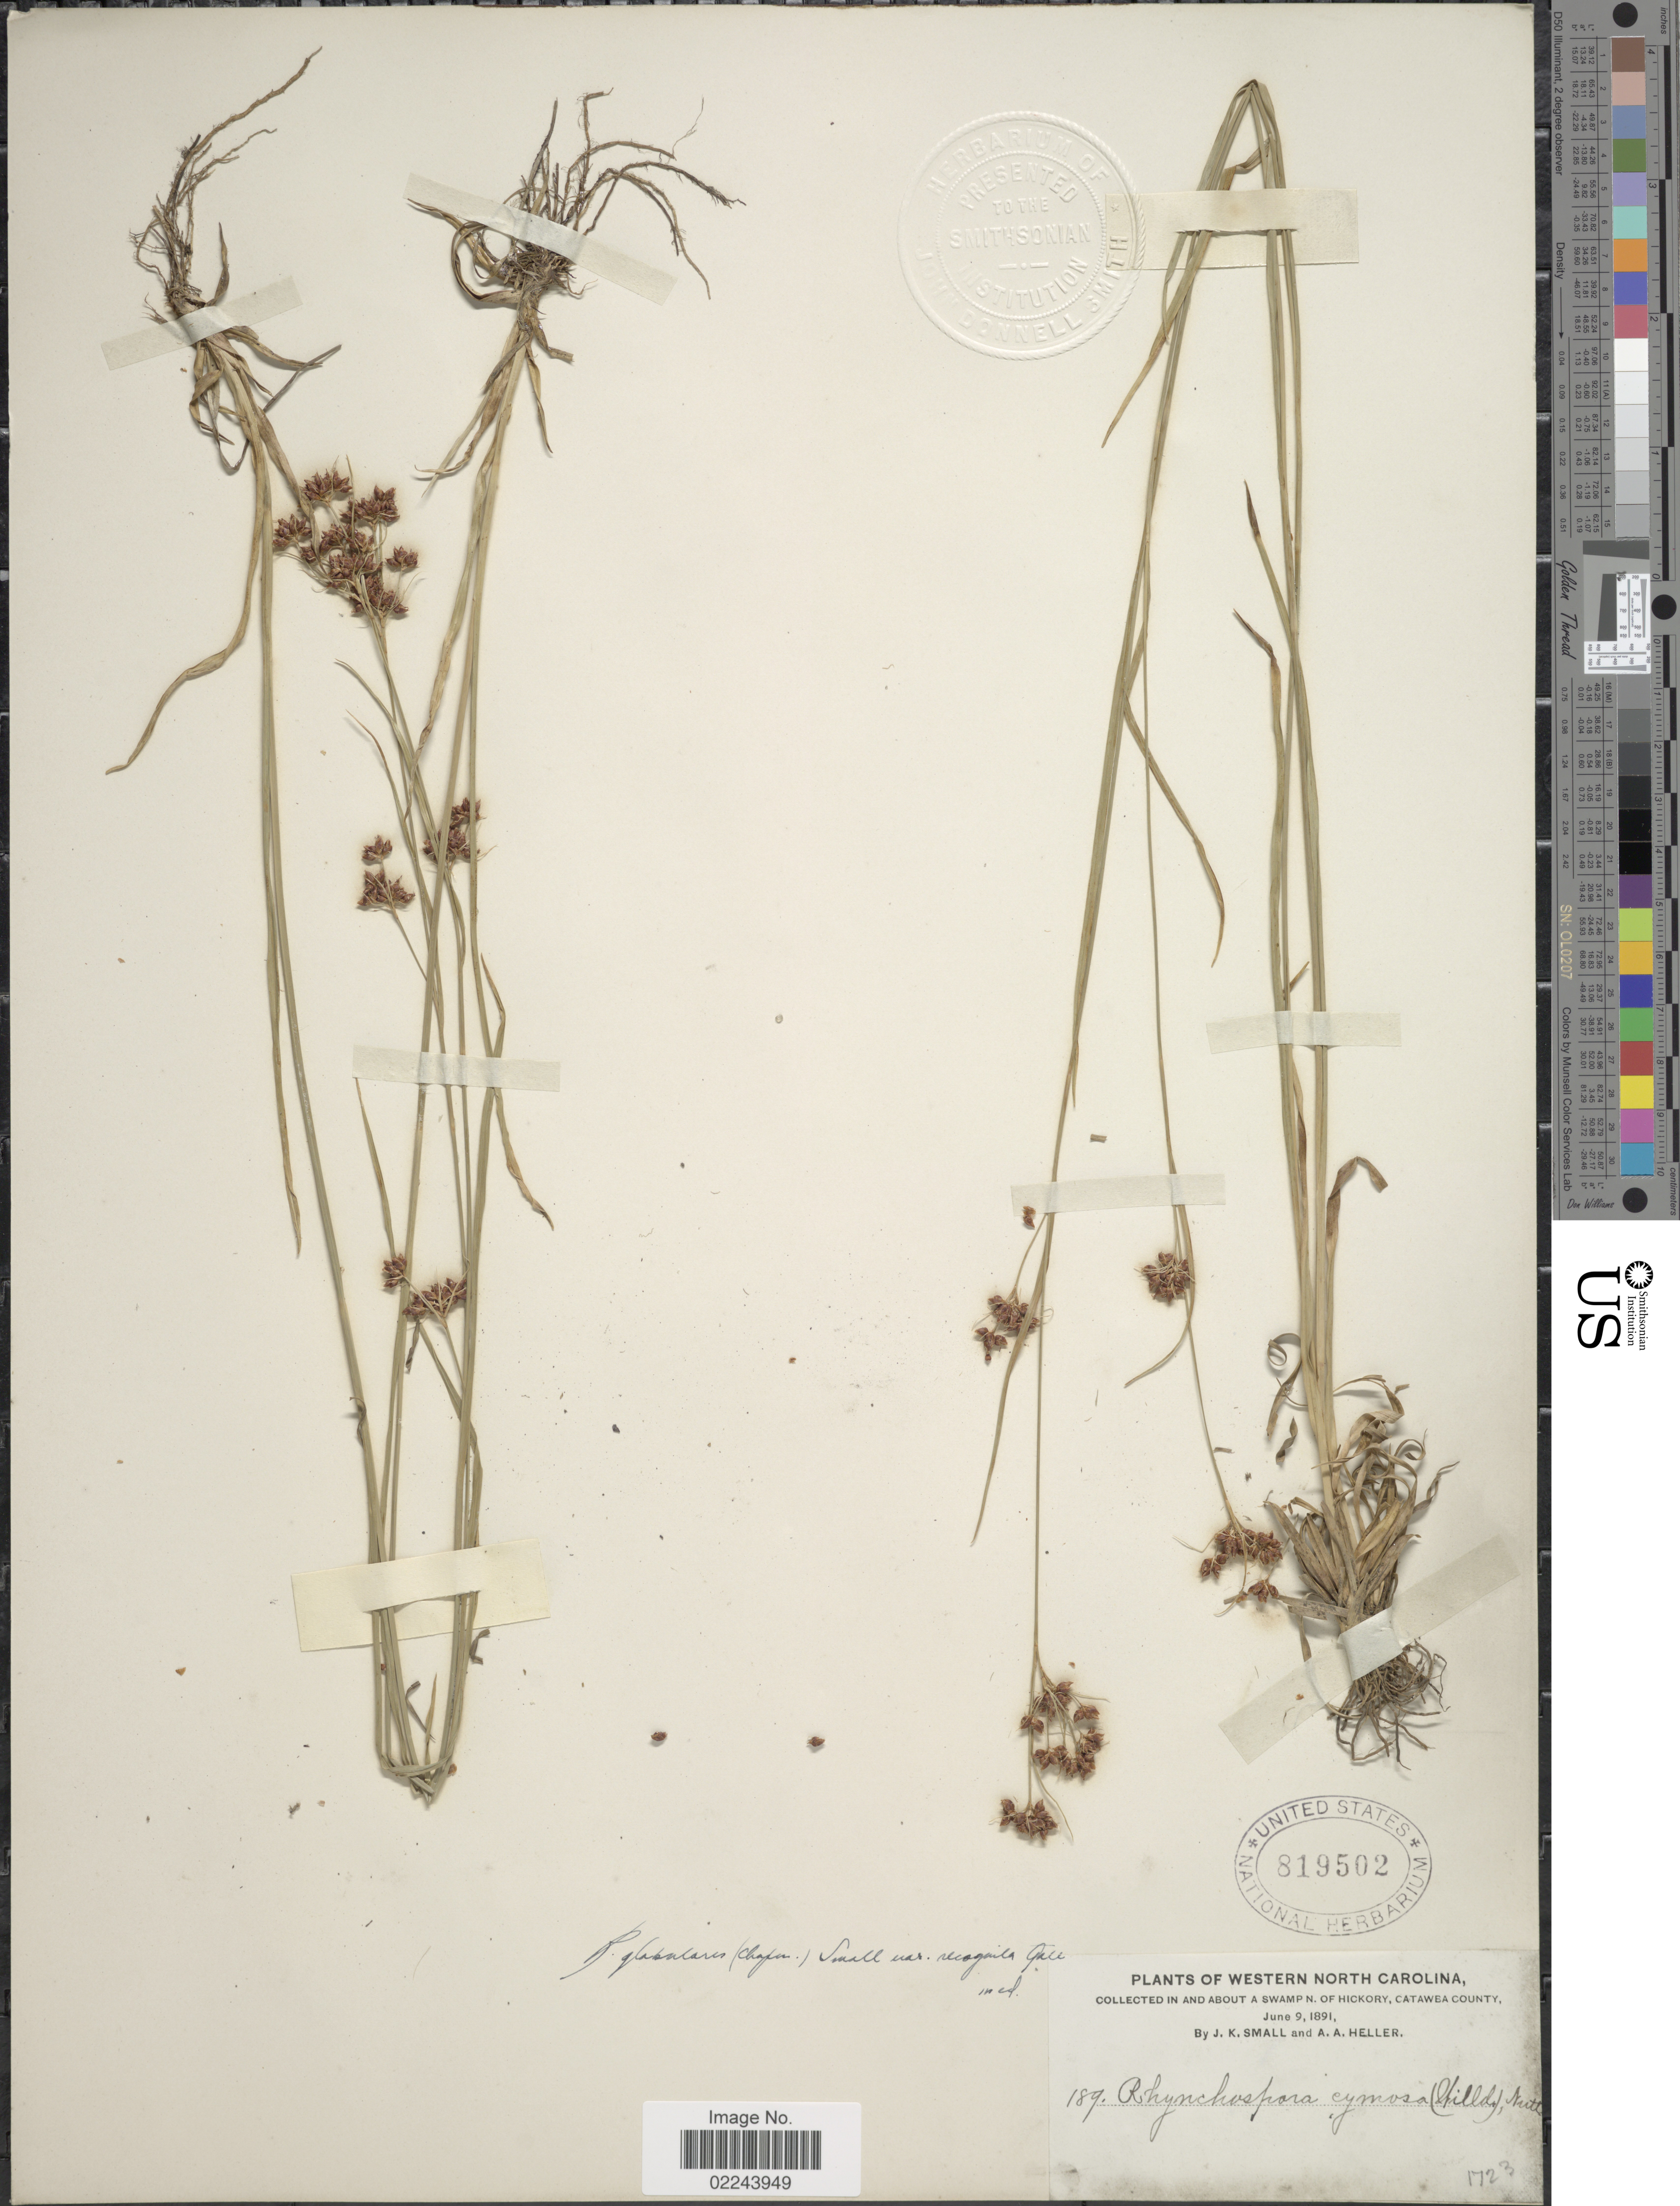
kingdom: Plantae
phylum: Tracheophyta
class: Liliopsida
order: Poales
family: Cyperaceae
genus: Rhynchospora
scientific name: Rhynchospora recognita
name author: (Gale) Kral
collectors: J. K. Small & A. A. Heller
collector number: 189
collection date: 1891-06-09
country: United States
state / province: North Carolina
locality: Western North Carolina, in and about a swamp n of Hickory, Catawba County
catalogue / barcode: US 819502